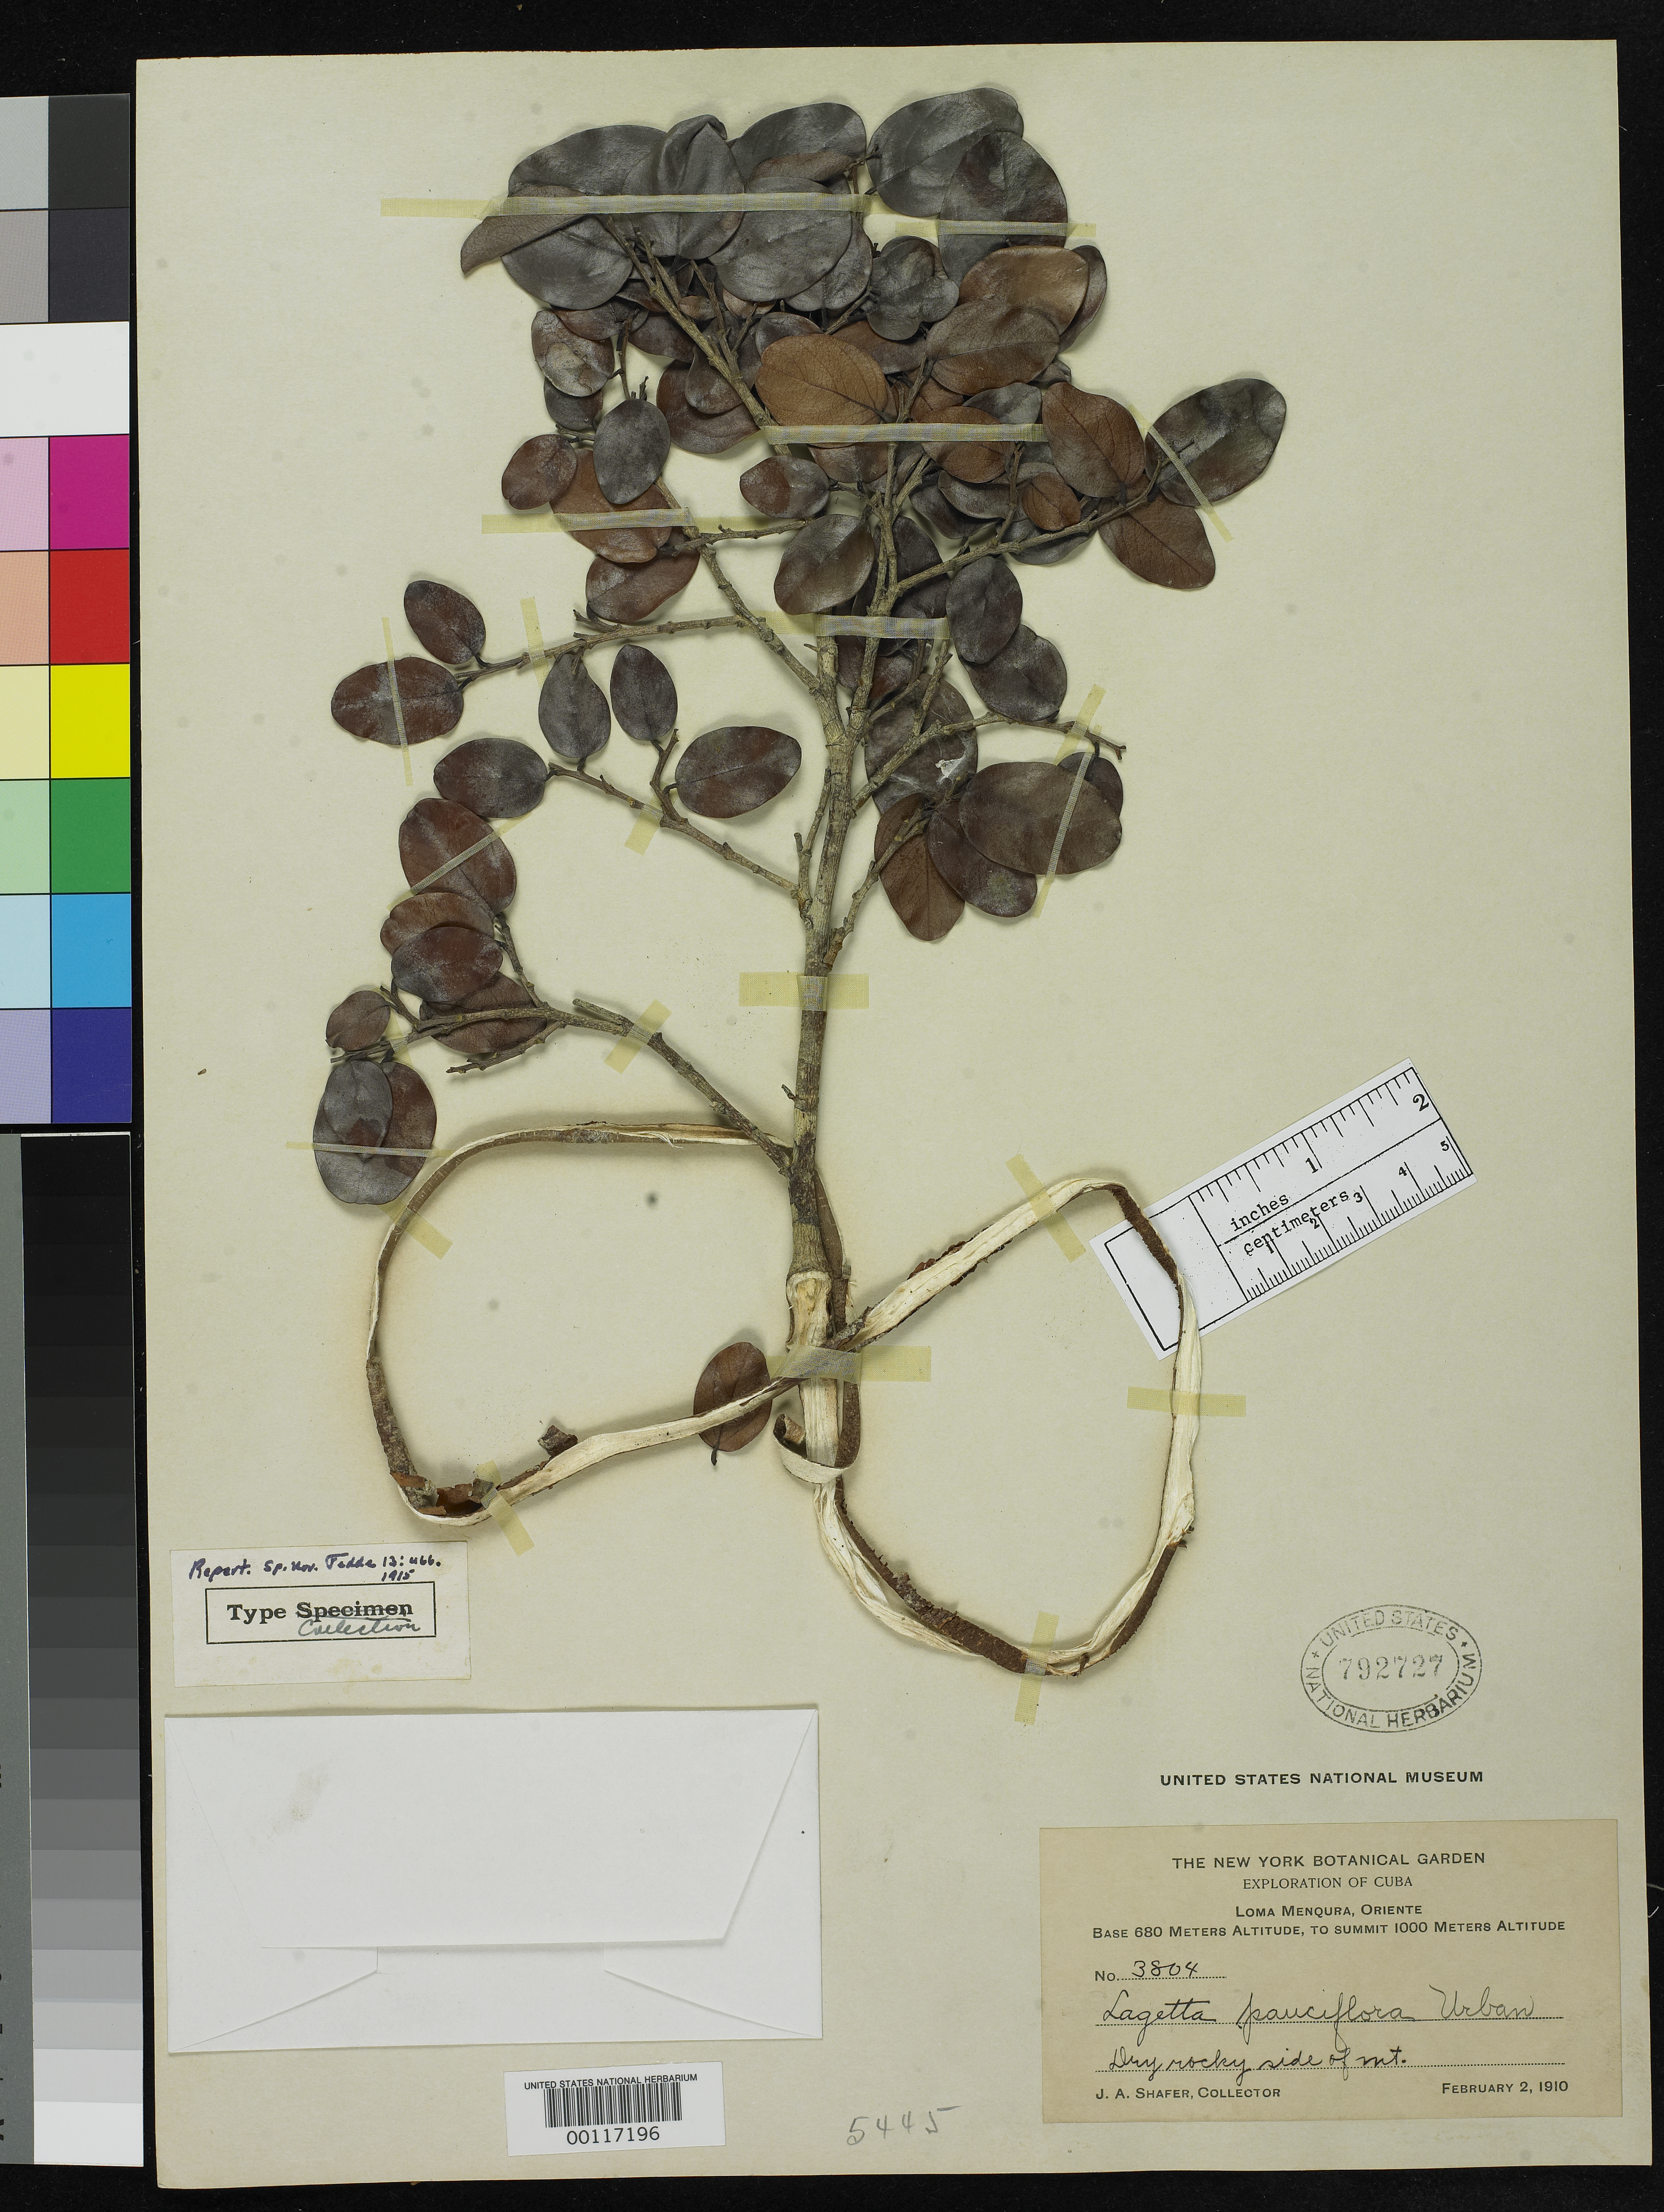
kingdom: Plantae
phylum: Tracheophyta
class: Magnoliopsida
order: Malvales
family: Thymelaeaceae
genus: Lagetta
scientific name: Lagetta pauciflora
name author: Urb.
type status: Isotype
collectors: J. A. Shafer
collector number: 3804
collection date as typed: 02 Feb 1910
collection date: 1910-02-02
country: Cuba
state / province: Oriente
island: Greater Antilles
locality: Loma Menqura.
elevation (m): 680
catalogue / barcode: US 792727